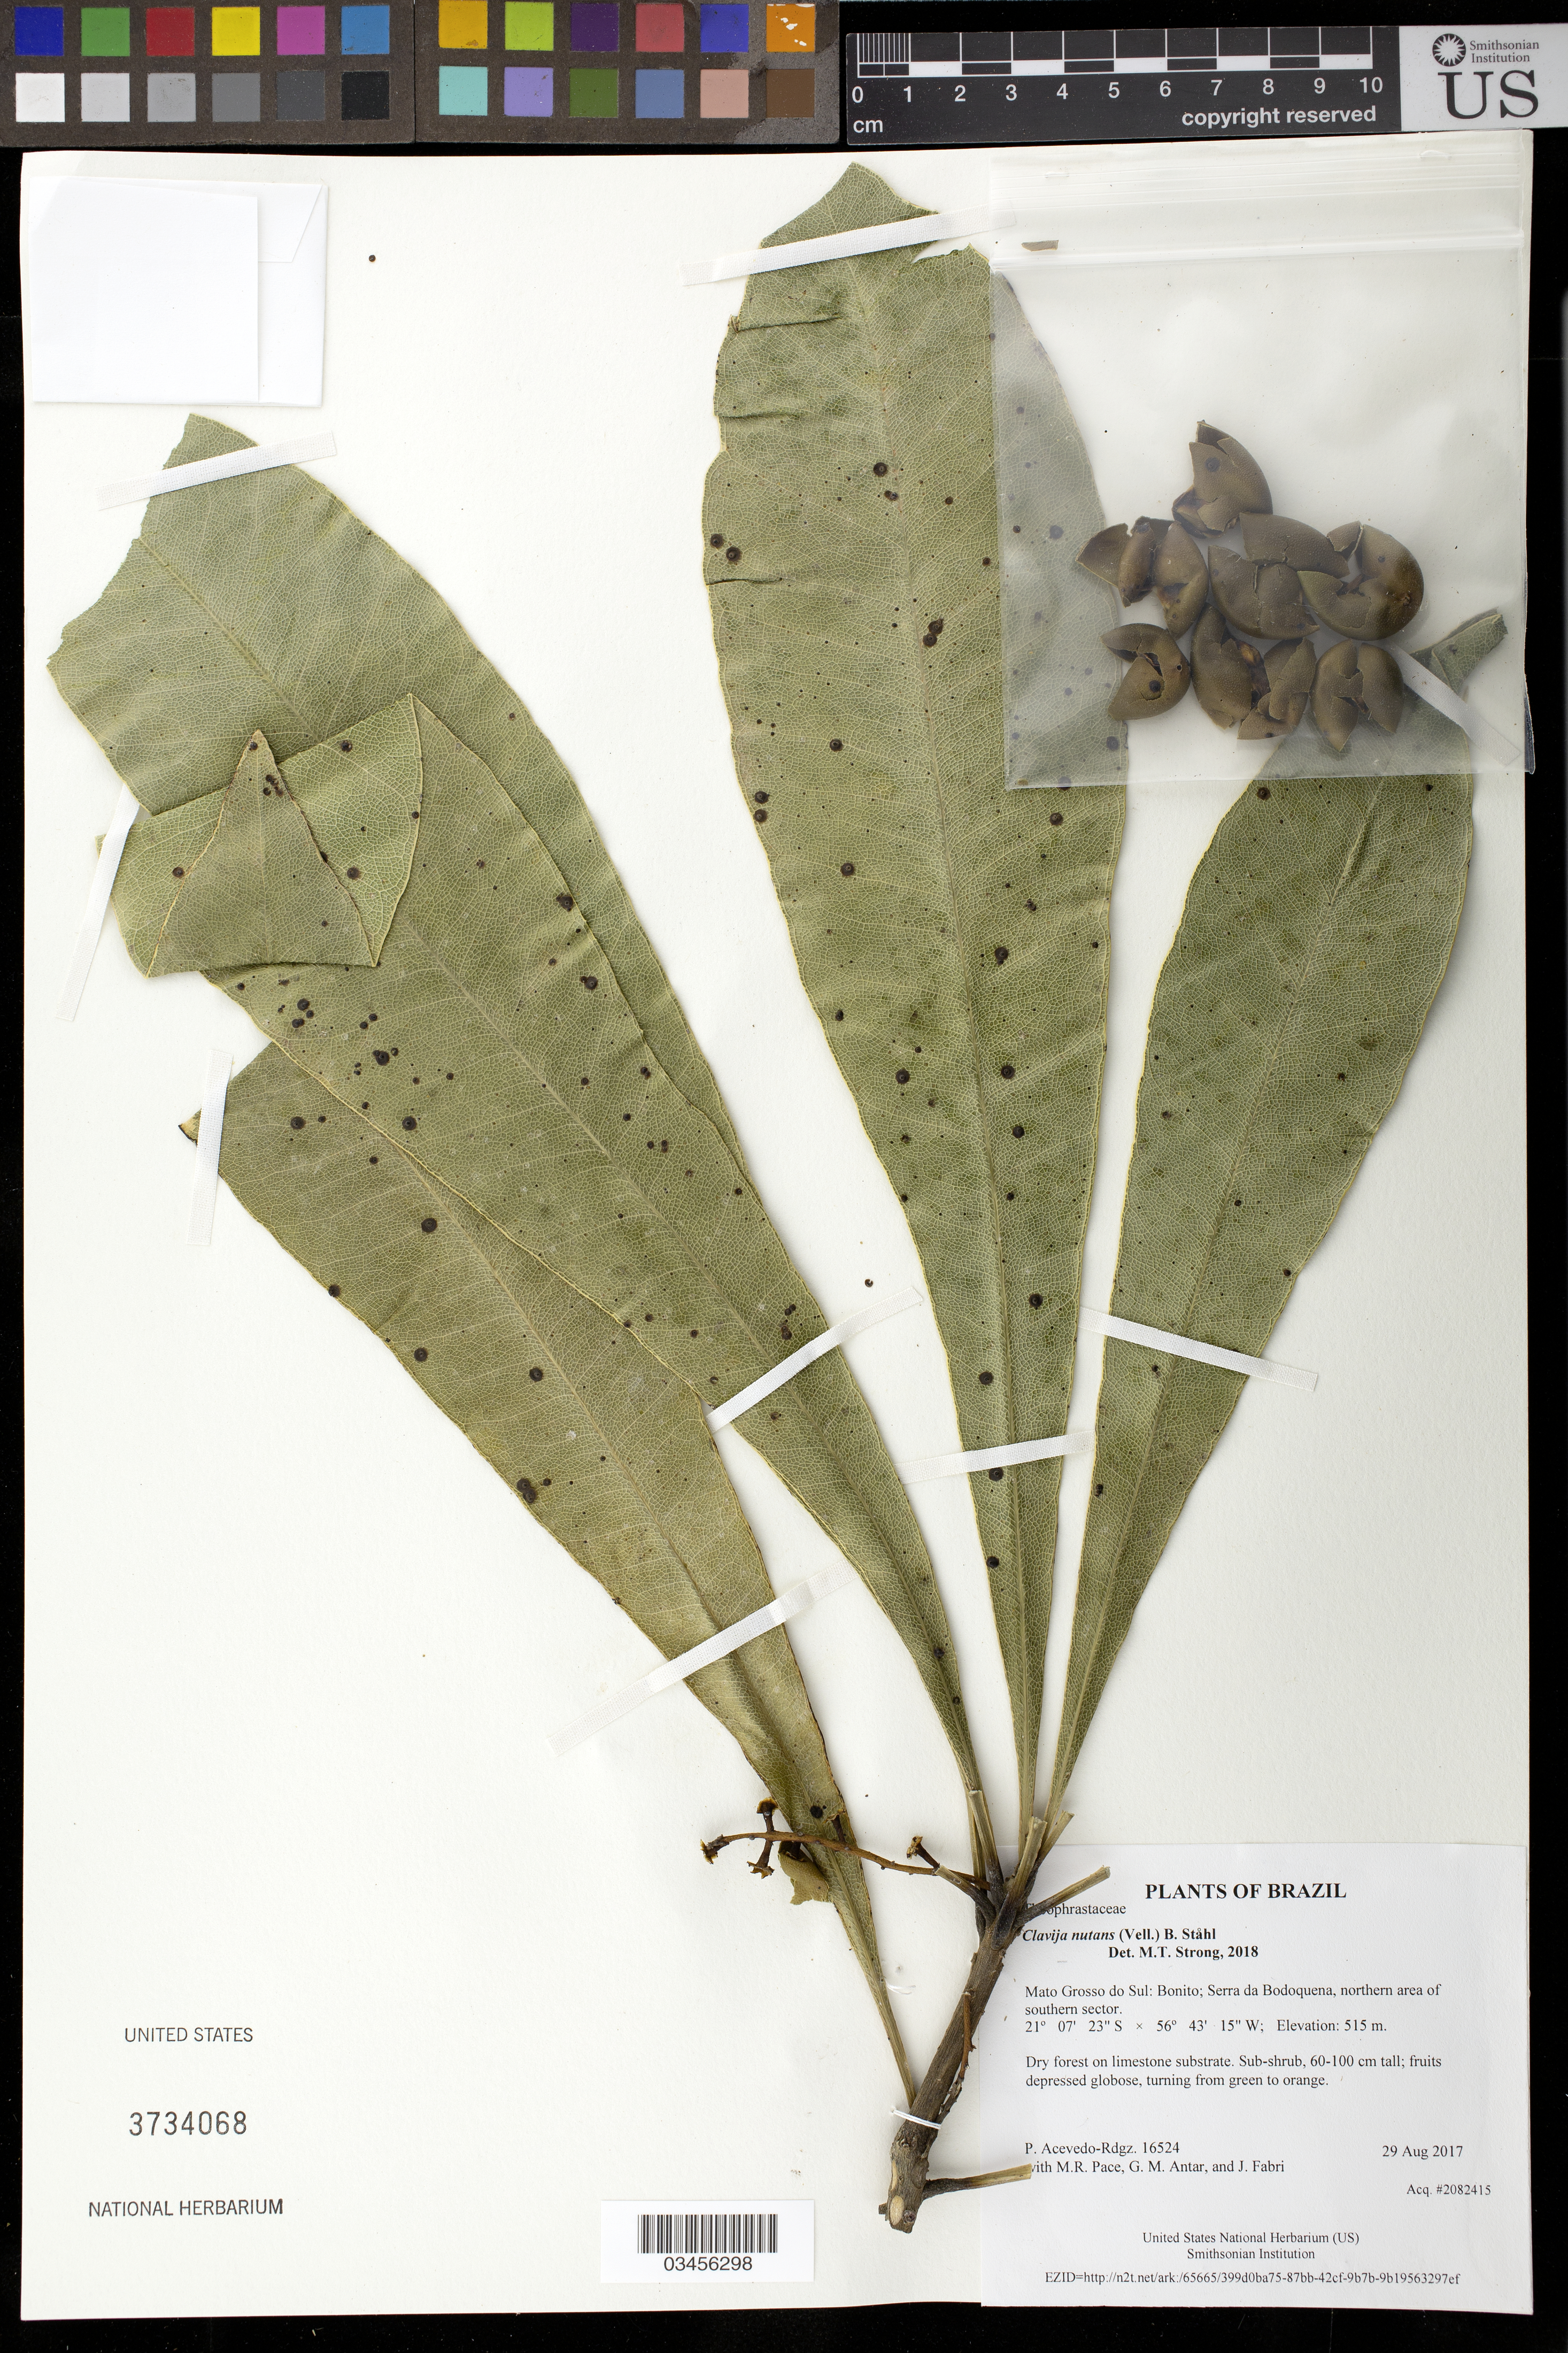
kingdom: Plantae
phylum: Tracheophyta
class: Magnoliopsida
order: Ericales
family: Primulaceae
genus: Clavija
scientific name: Clavija nutans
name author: (Vell.) B. Ståhl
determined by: Strong, Mark T., (BOT), Smithsonian Institution - National Museum of Natural History (UNITED STATES)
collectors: P. Acevedo-Rodr., M. R. Pace, G. M. Antar & J. Fabri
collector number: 16524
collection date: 2017-08-29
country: Brazil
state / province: Mato Grosso do Sul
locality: Bonito; Serra da Bodoquena, northern area of southern sector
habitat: Dry forest on limestone substrate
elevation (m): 515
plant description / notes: US, NY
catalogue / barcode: US 3734068